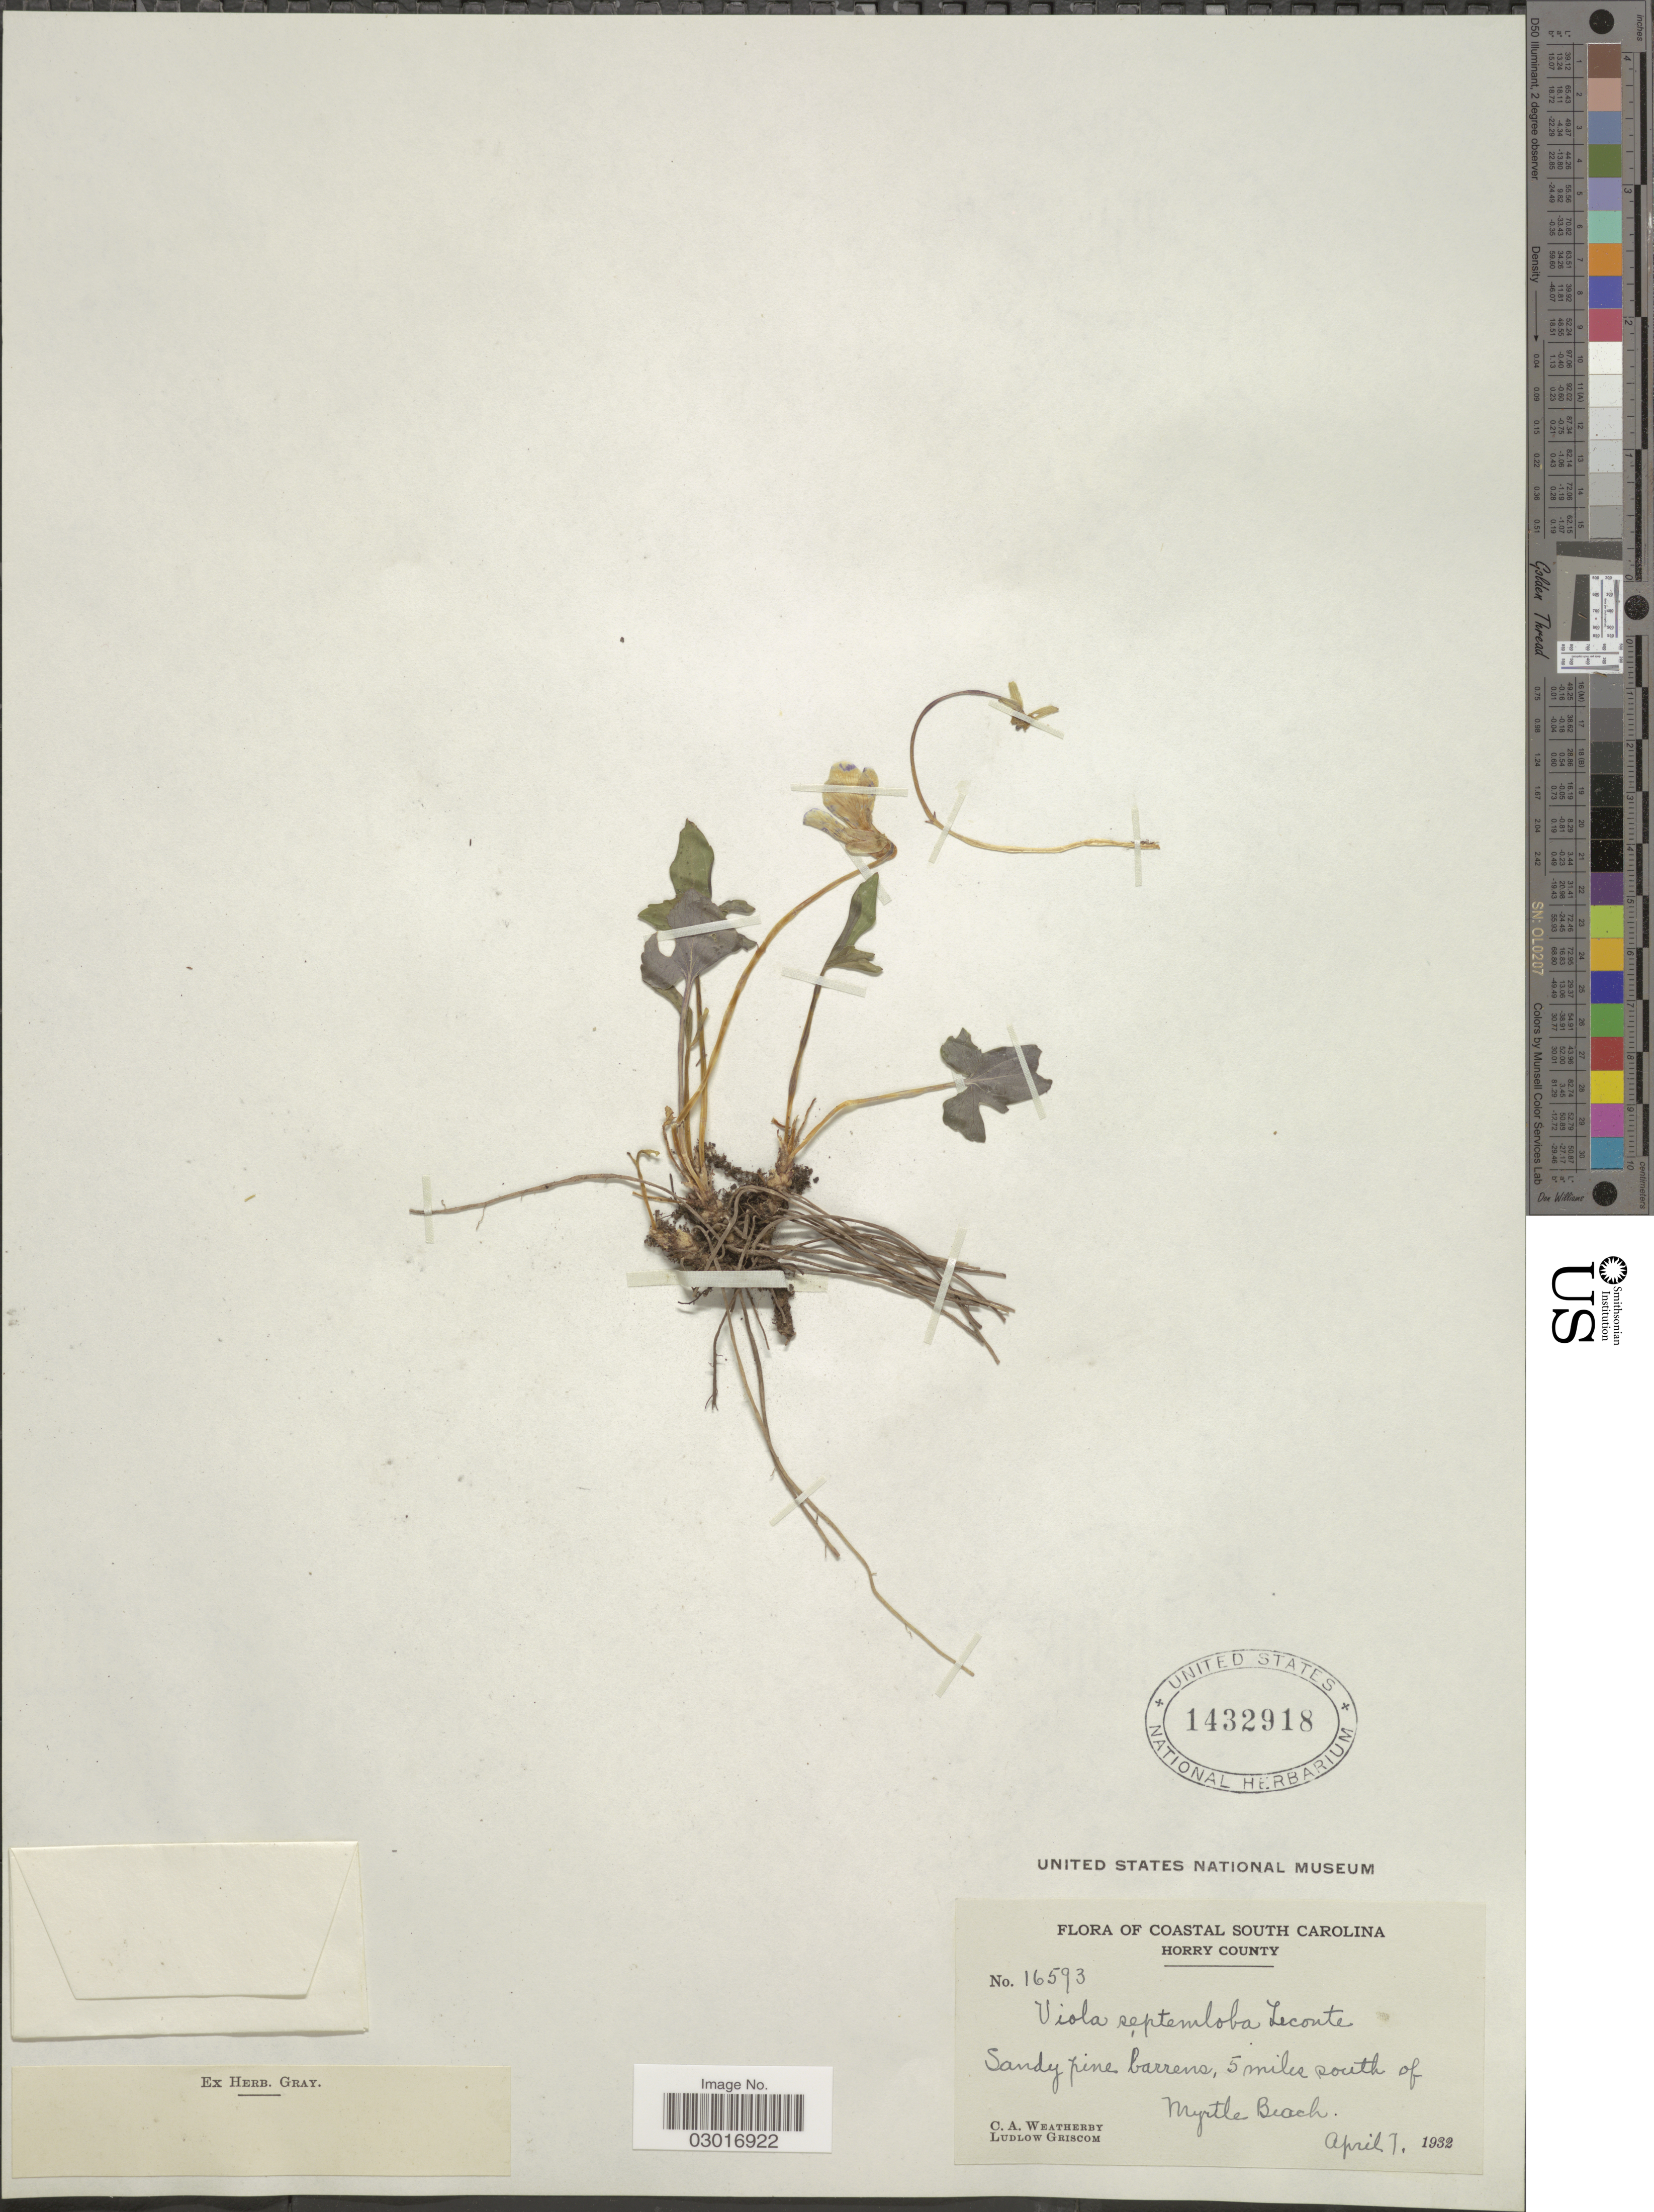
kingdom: Plantae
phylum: Tracheophyta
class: Magnoliopsida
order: Malpighiales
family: Violaceae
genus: Viola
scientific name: Viola septemloba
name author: LeConte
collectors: C. A. Weatherby & L. Griscom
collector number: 16593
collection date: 1932-04-07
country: United States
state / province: South Carolina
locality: Coastal South Carolina, Horry County, Sandy pine barrens, 5 miles south of Myrtle Beach.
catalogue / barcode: US 1432918